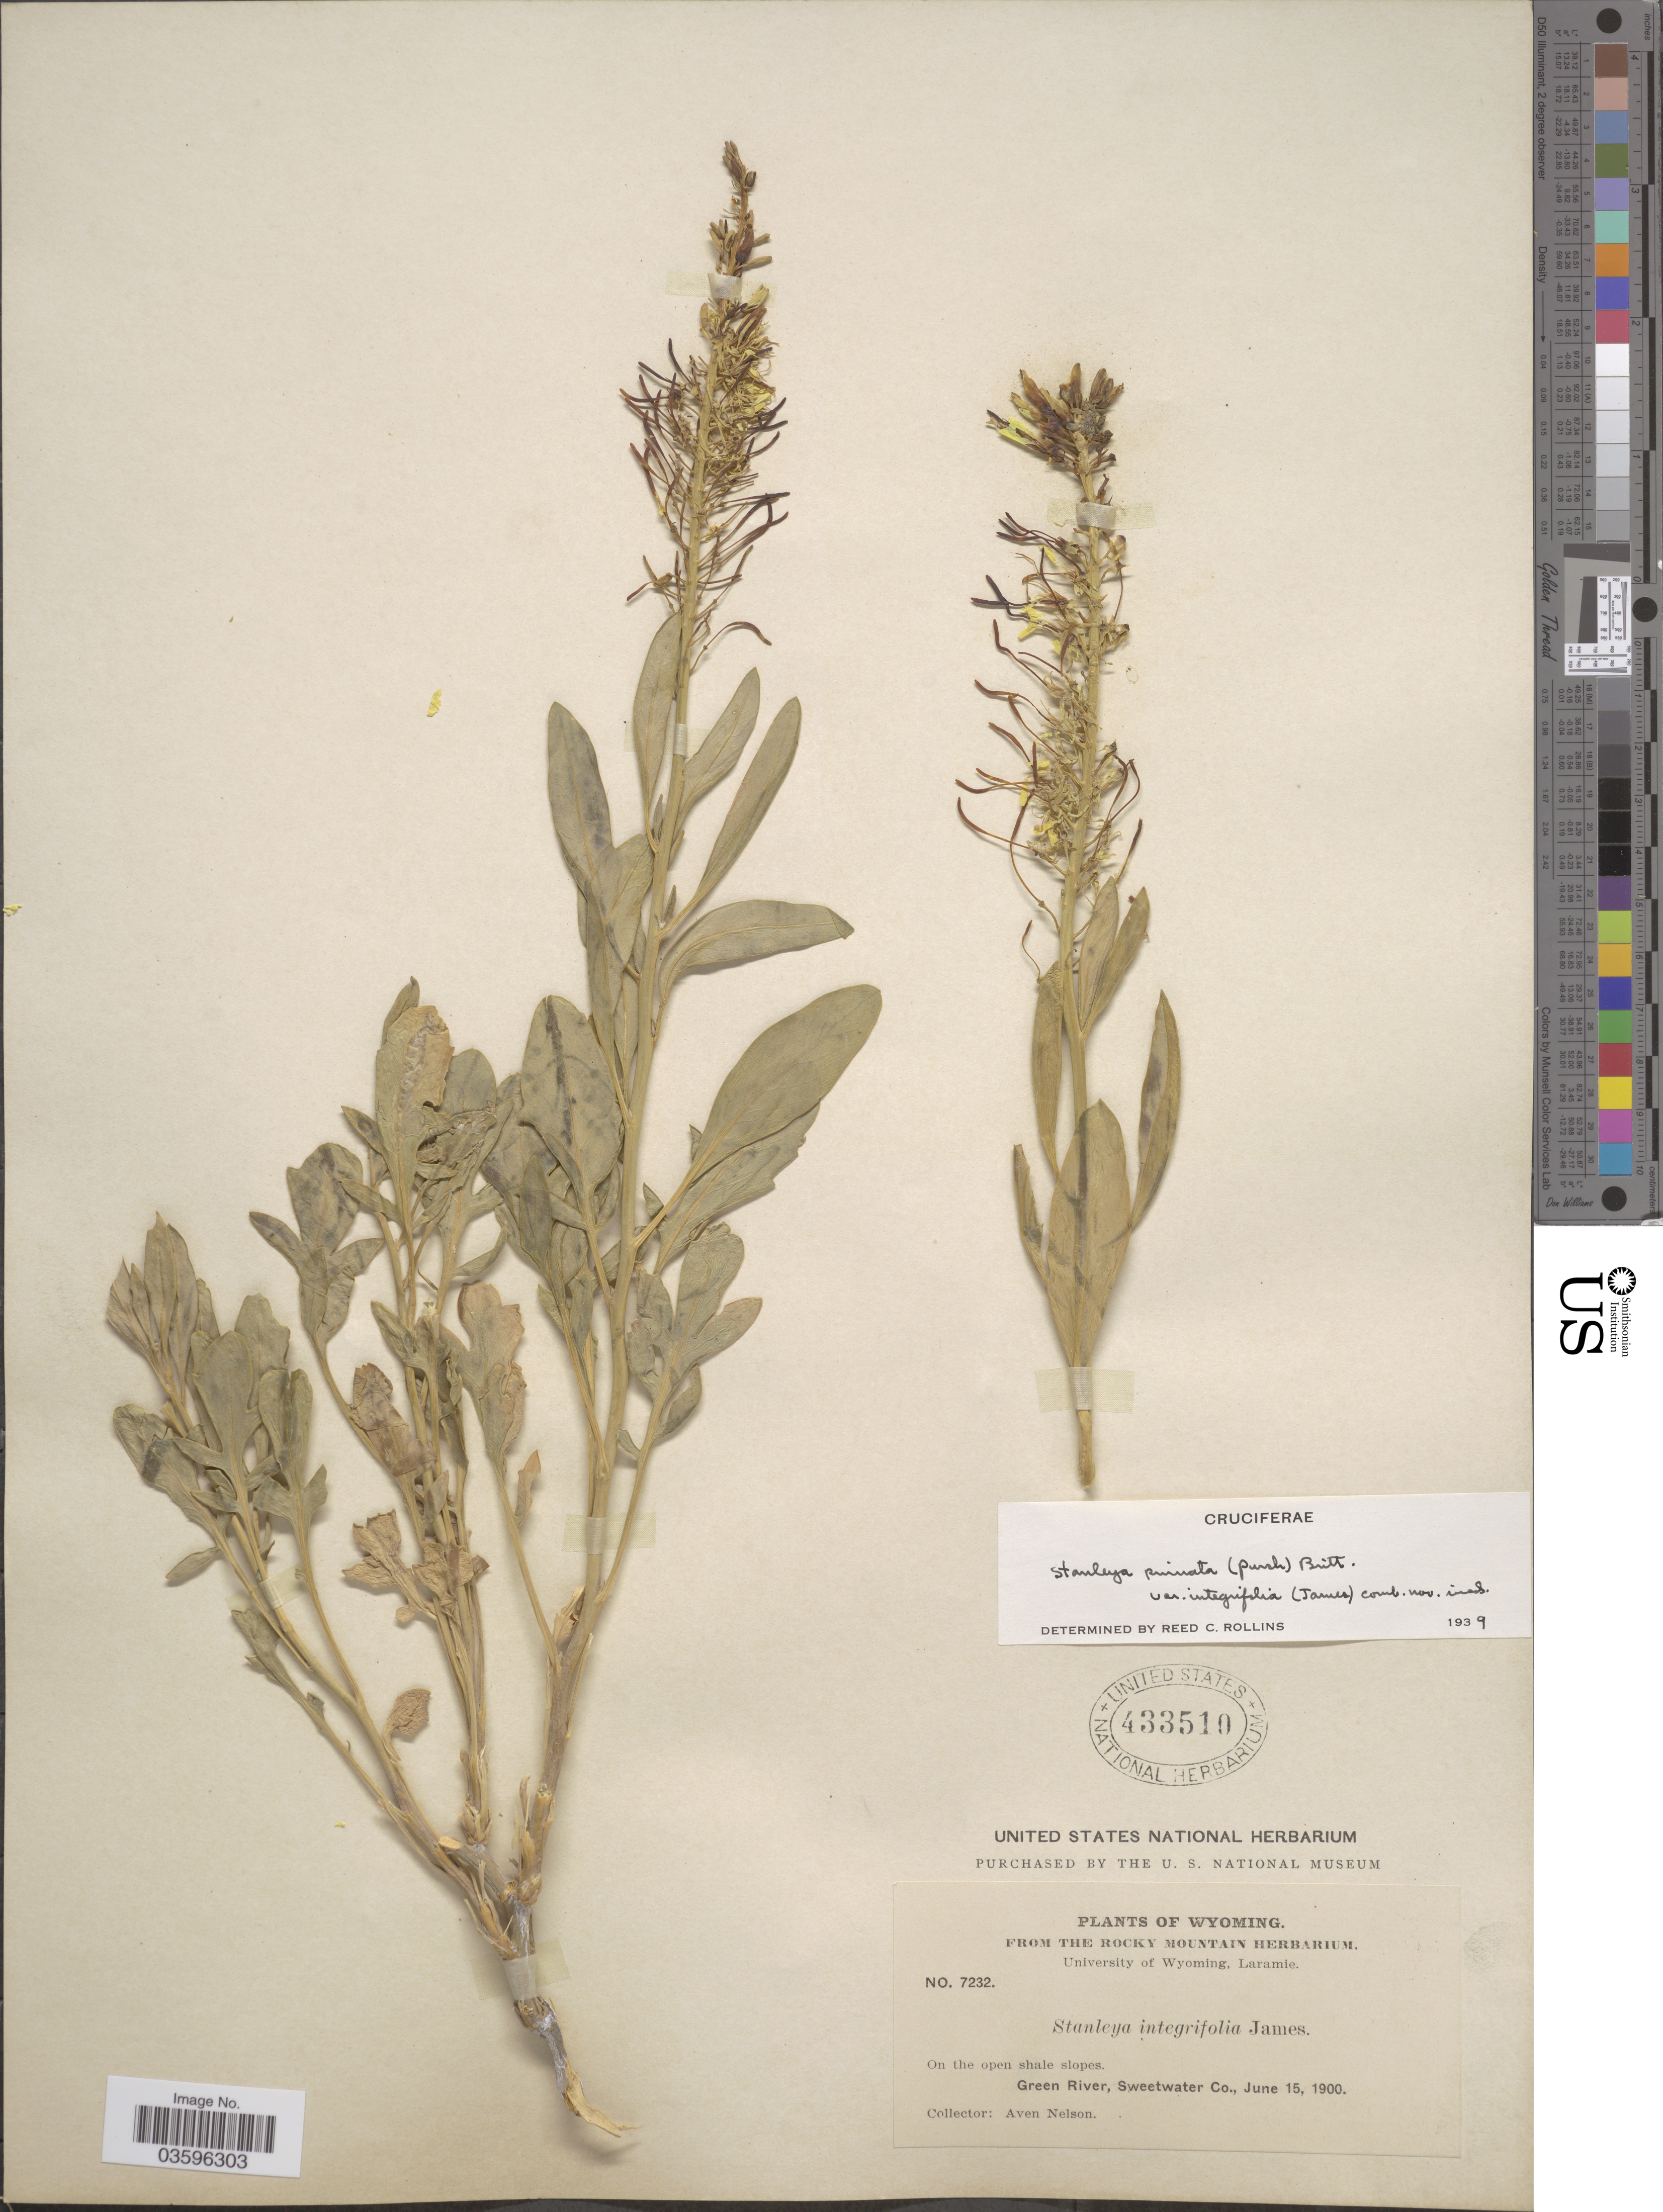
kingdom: Plantae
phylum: Tracheophyta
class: Magnoliopsida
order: Brassicales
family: Brassicaceae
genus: Stanleya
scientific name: Stanleya pinnata var. integrifolia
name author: (E. James) Rollins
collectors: A. Nelson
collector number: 7232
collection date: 1900-06-15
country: United States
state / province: Wyoming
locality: Green River, Sweetwater Co.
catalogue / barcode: US 433510